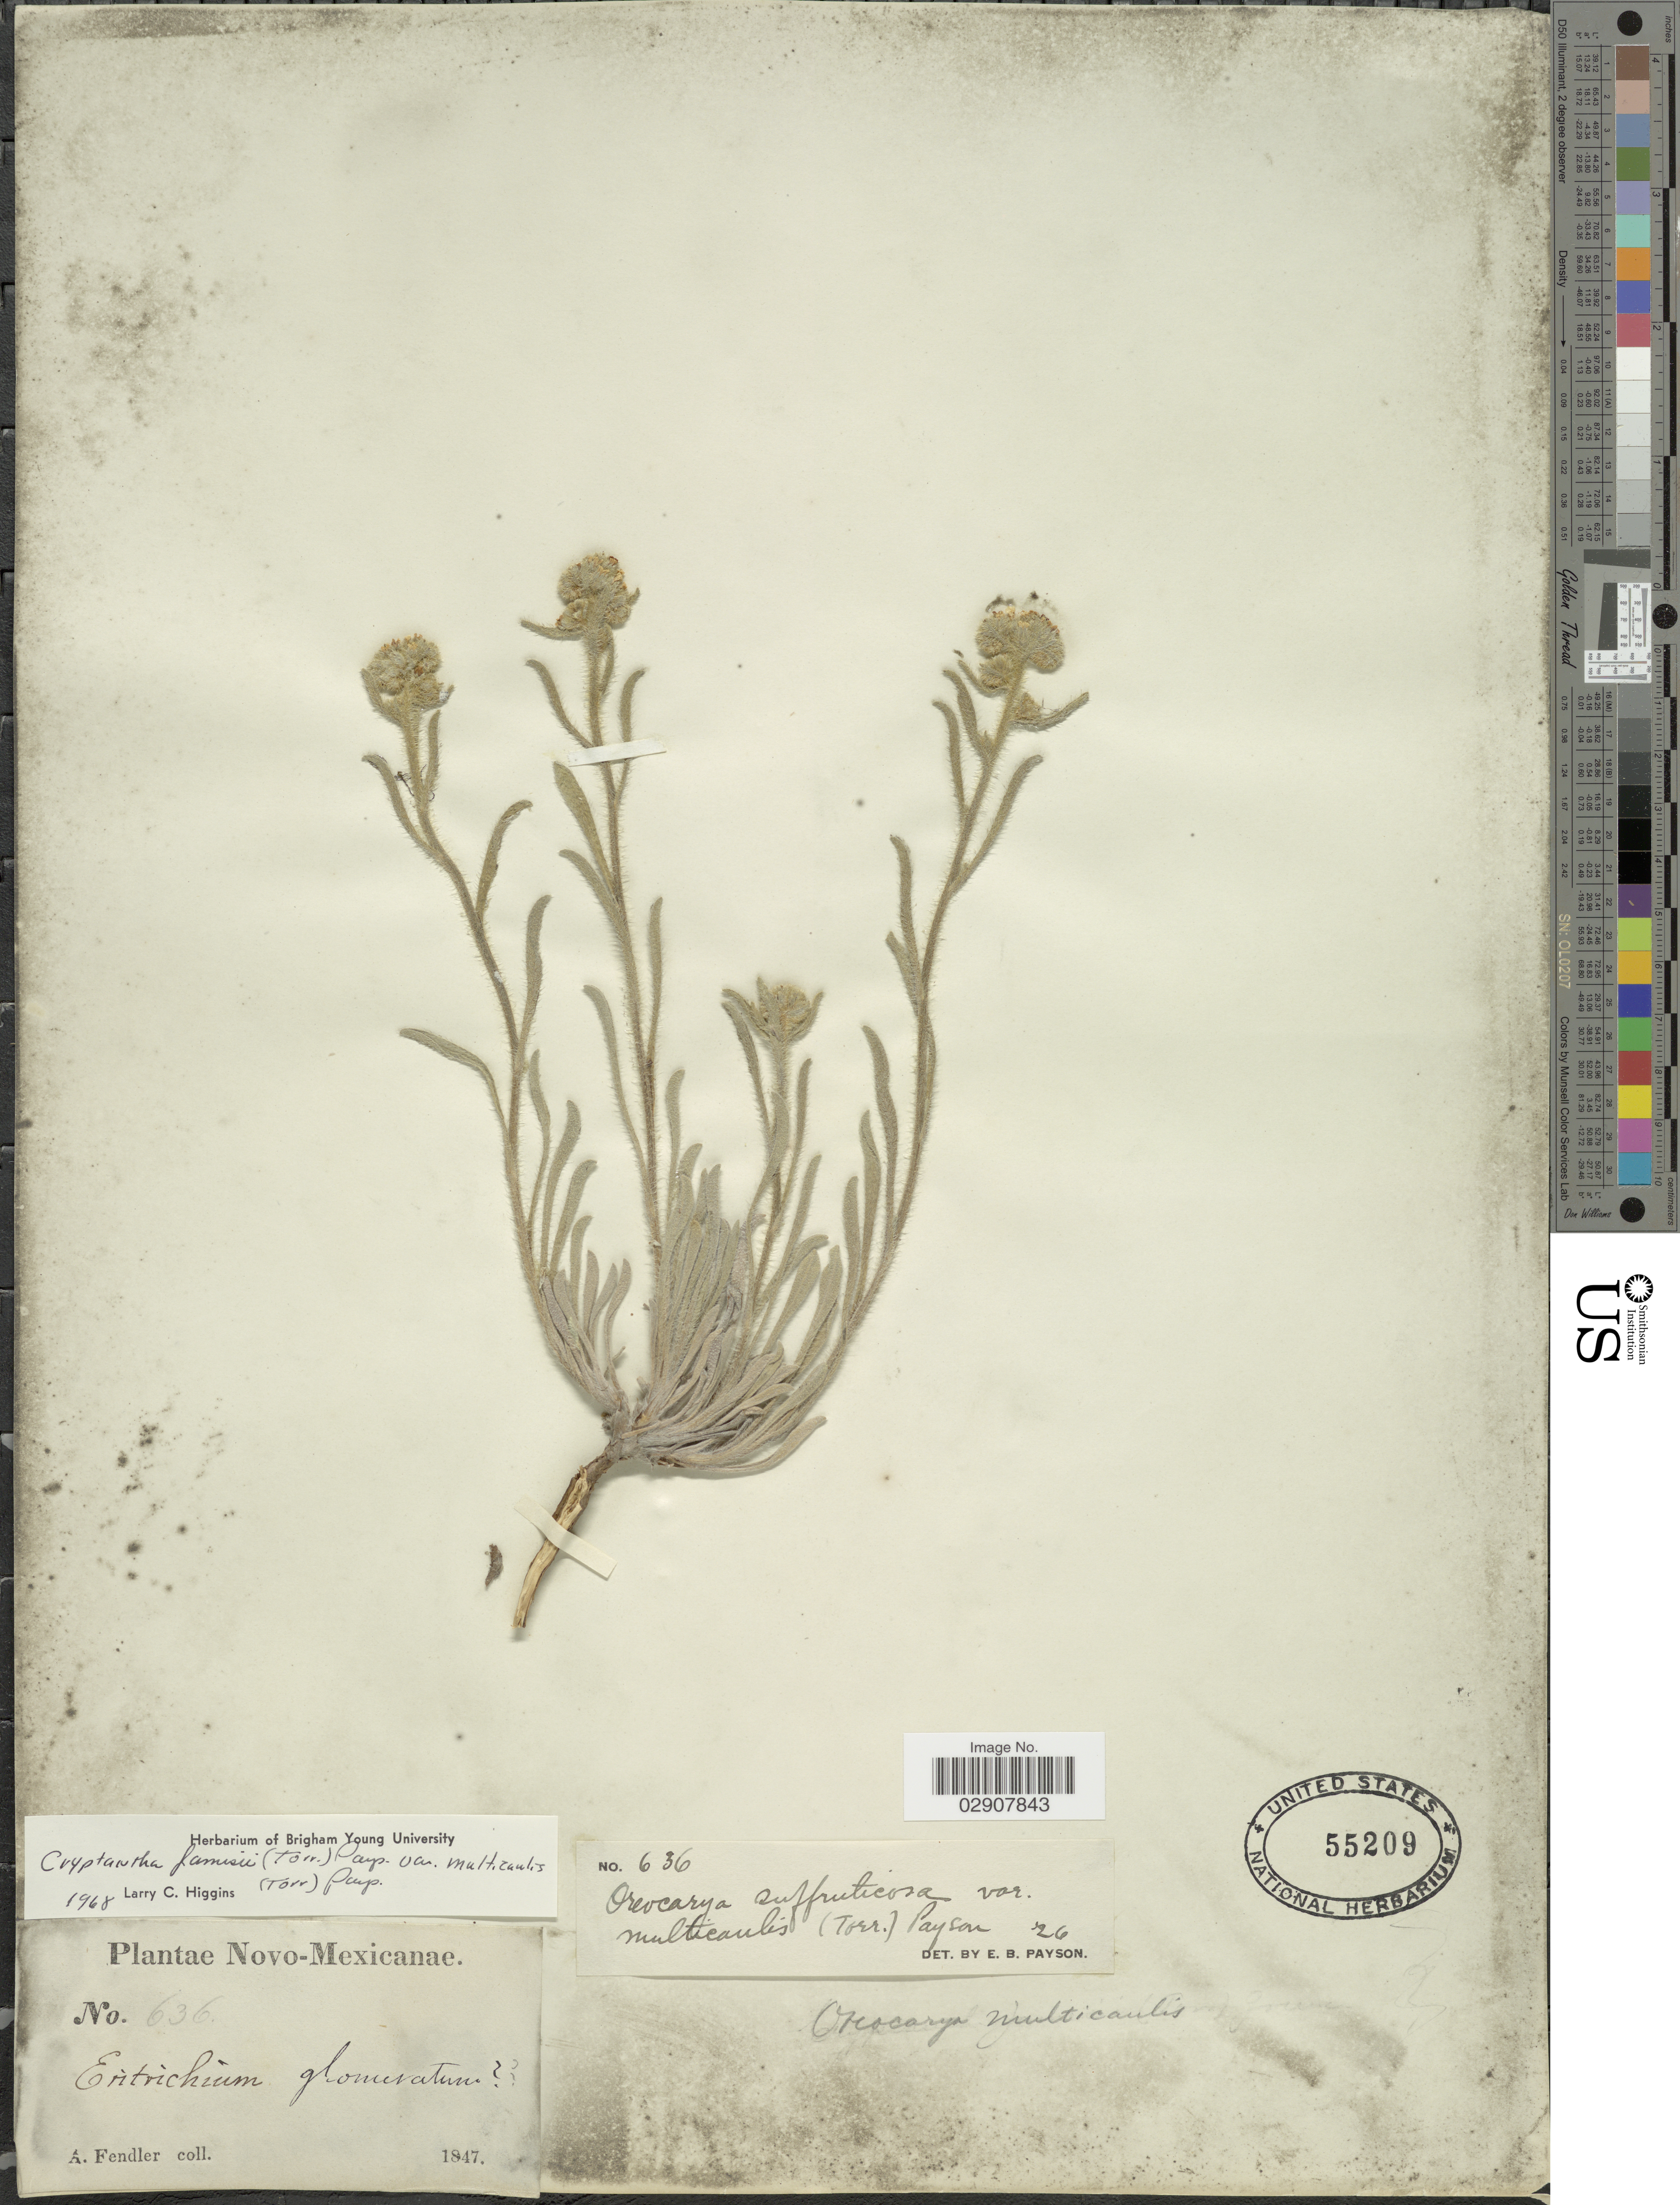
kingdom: Plantae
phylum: Tracheophyta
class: Magnoliopsida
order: Boraginales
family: Boraginaceae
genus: Cryptantha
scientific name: Cryptantha jamesii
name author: (Torr.) Payson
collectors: A. Fendler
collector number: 636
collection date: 1847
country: United States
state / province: New Mexico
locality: Novo-Mexicanae.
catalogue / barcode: US 55209